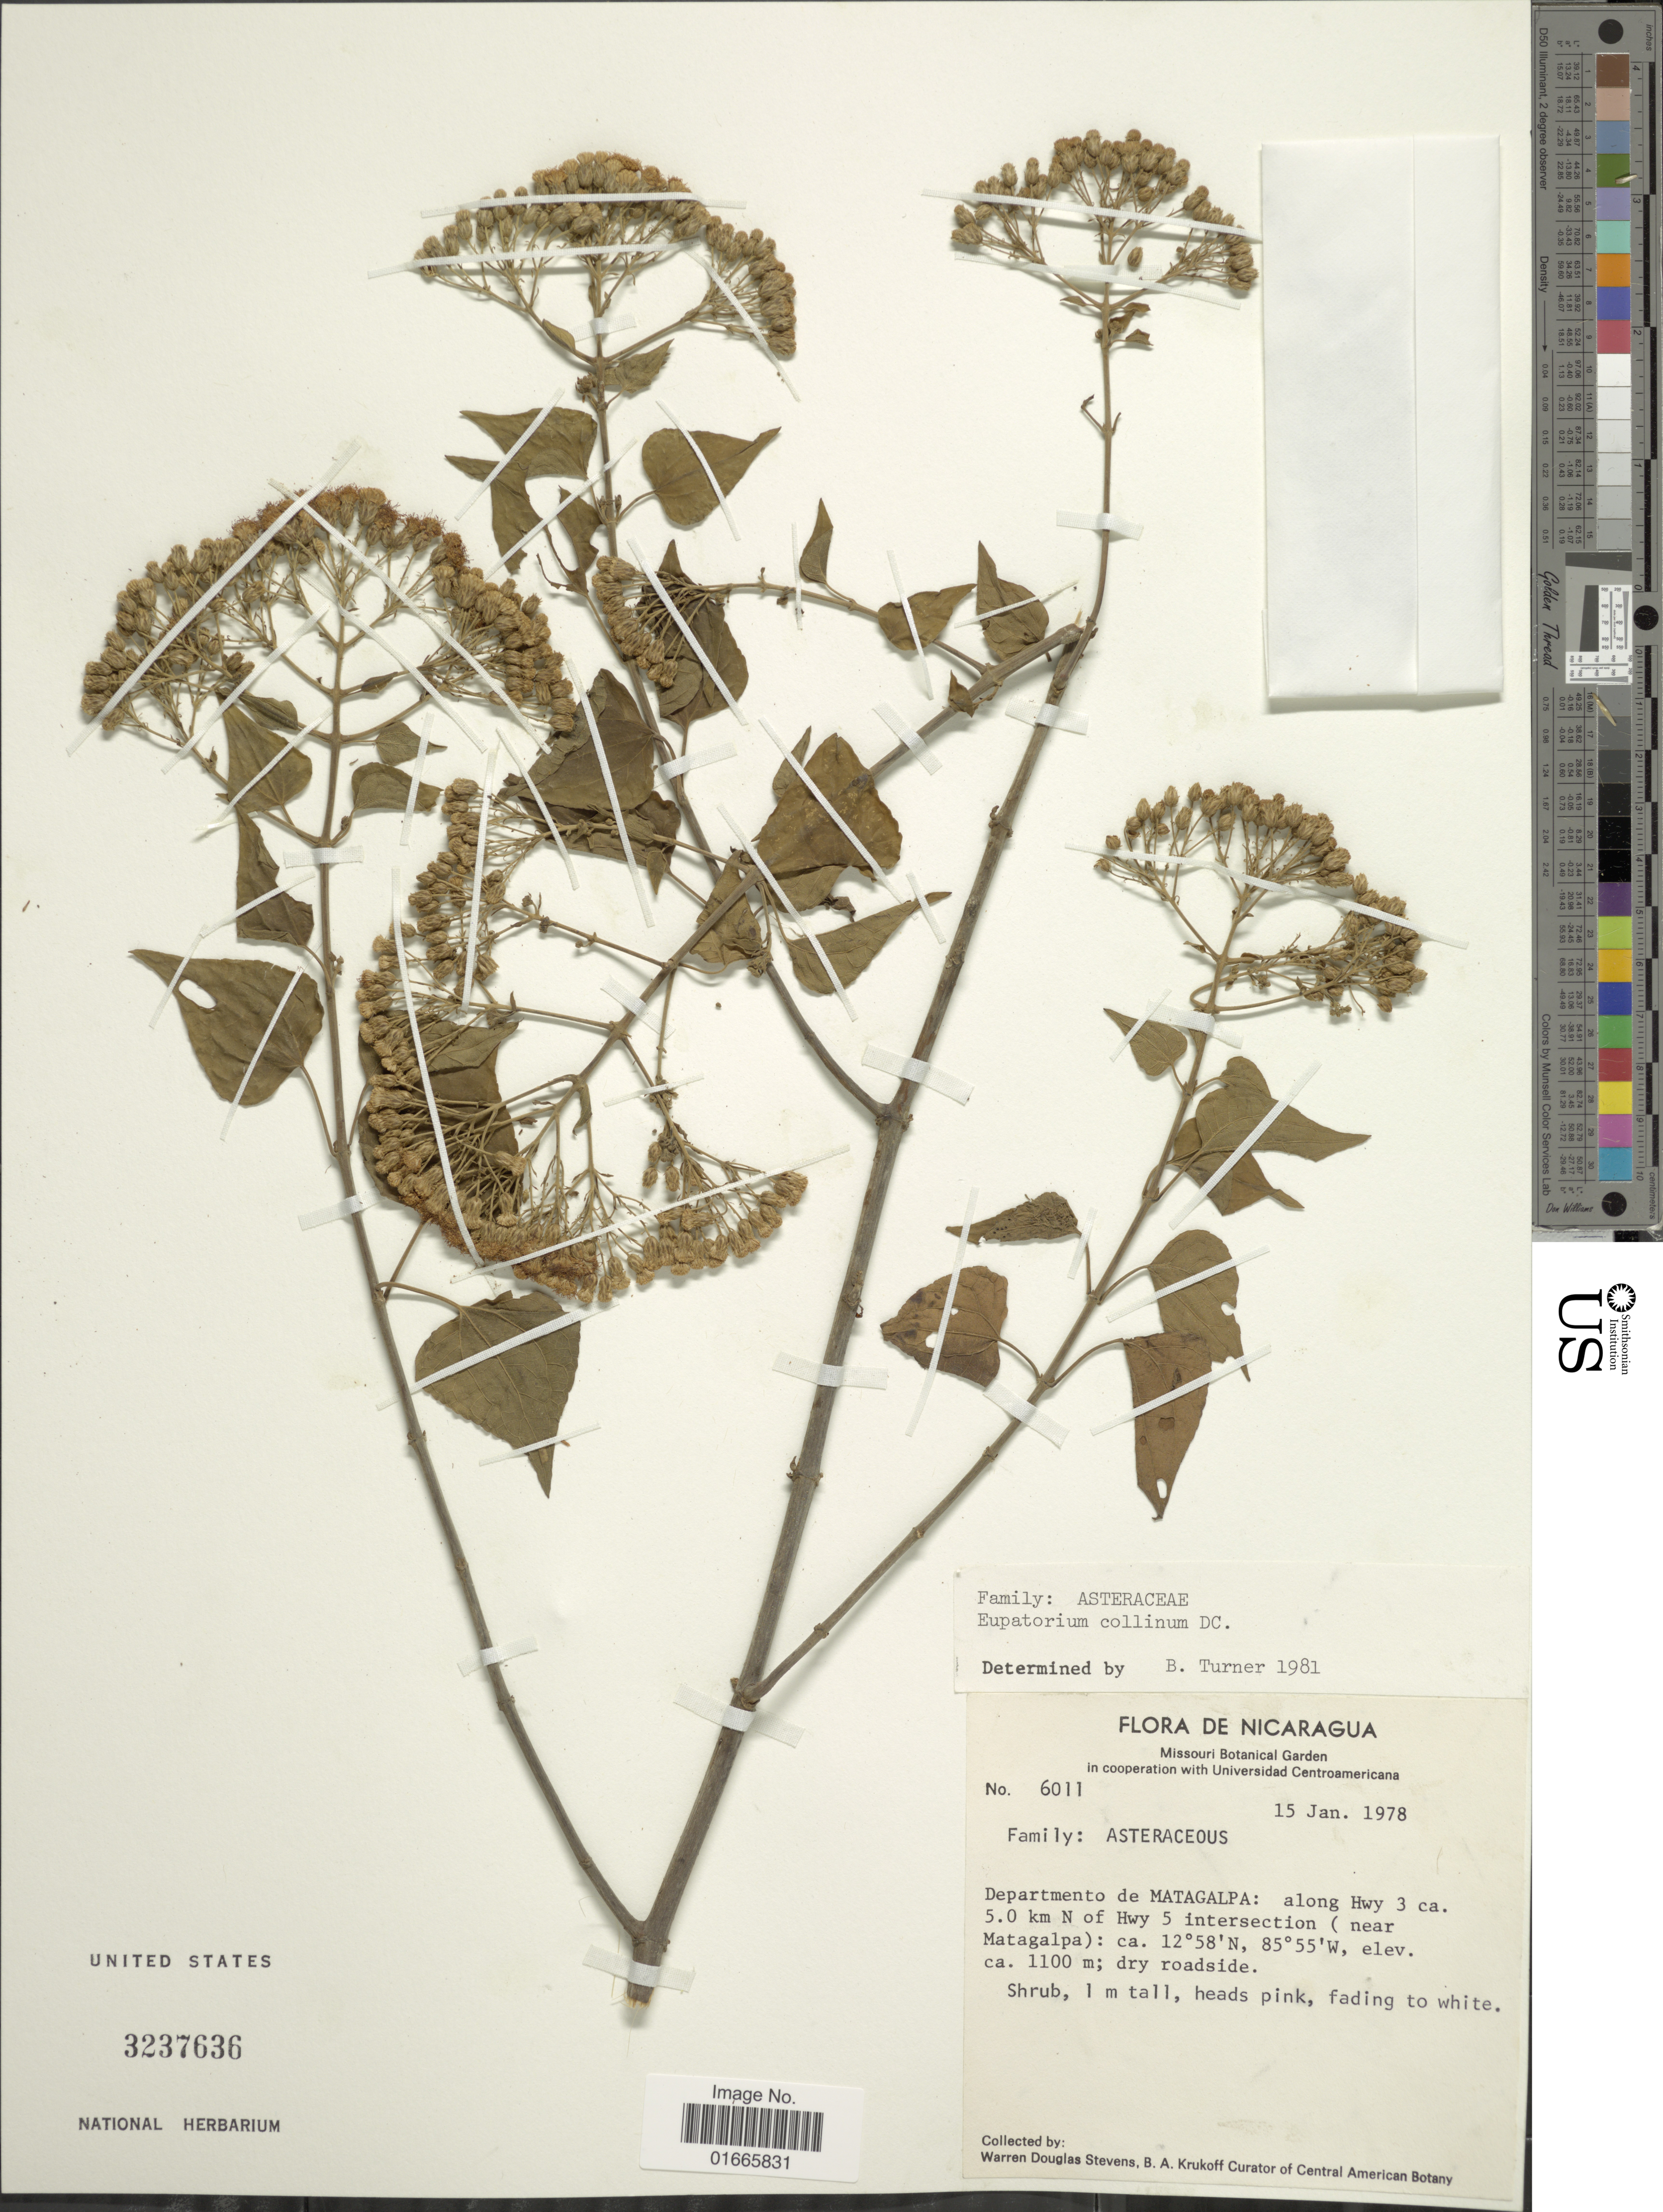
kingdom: Plantae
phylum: Tracheophyta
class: Magnoliopsida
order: Asterales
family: Asteraceae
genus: Chromolaena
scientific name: Chromolaena collina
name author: (DC.) R.M. King & H. Rob.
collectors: W. D. Stevens & B. A. Krukoff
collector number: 6011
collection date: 1978-01-15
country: Nicaragua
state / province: Matagalpa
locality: Departmento de Matagalpa: along Hwy 3 ca. 5.0 km N of Hwy 5 intersection (near Matagalpa)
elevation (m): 1100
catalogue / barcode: US 3237636